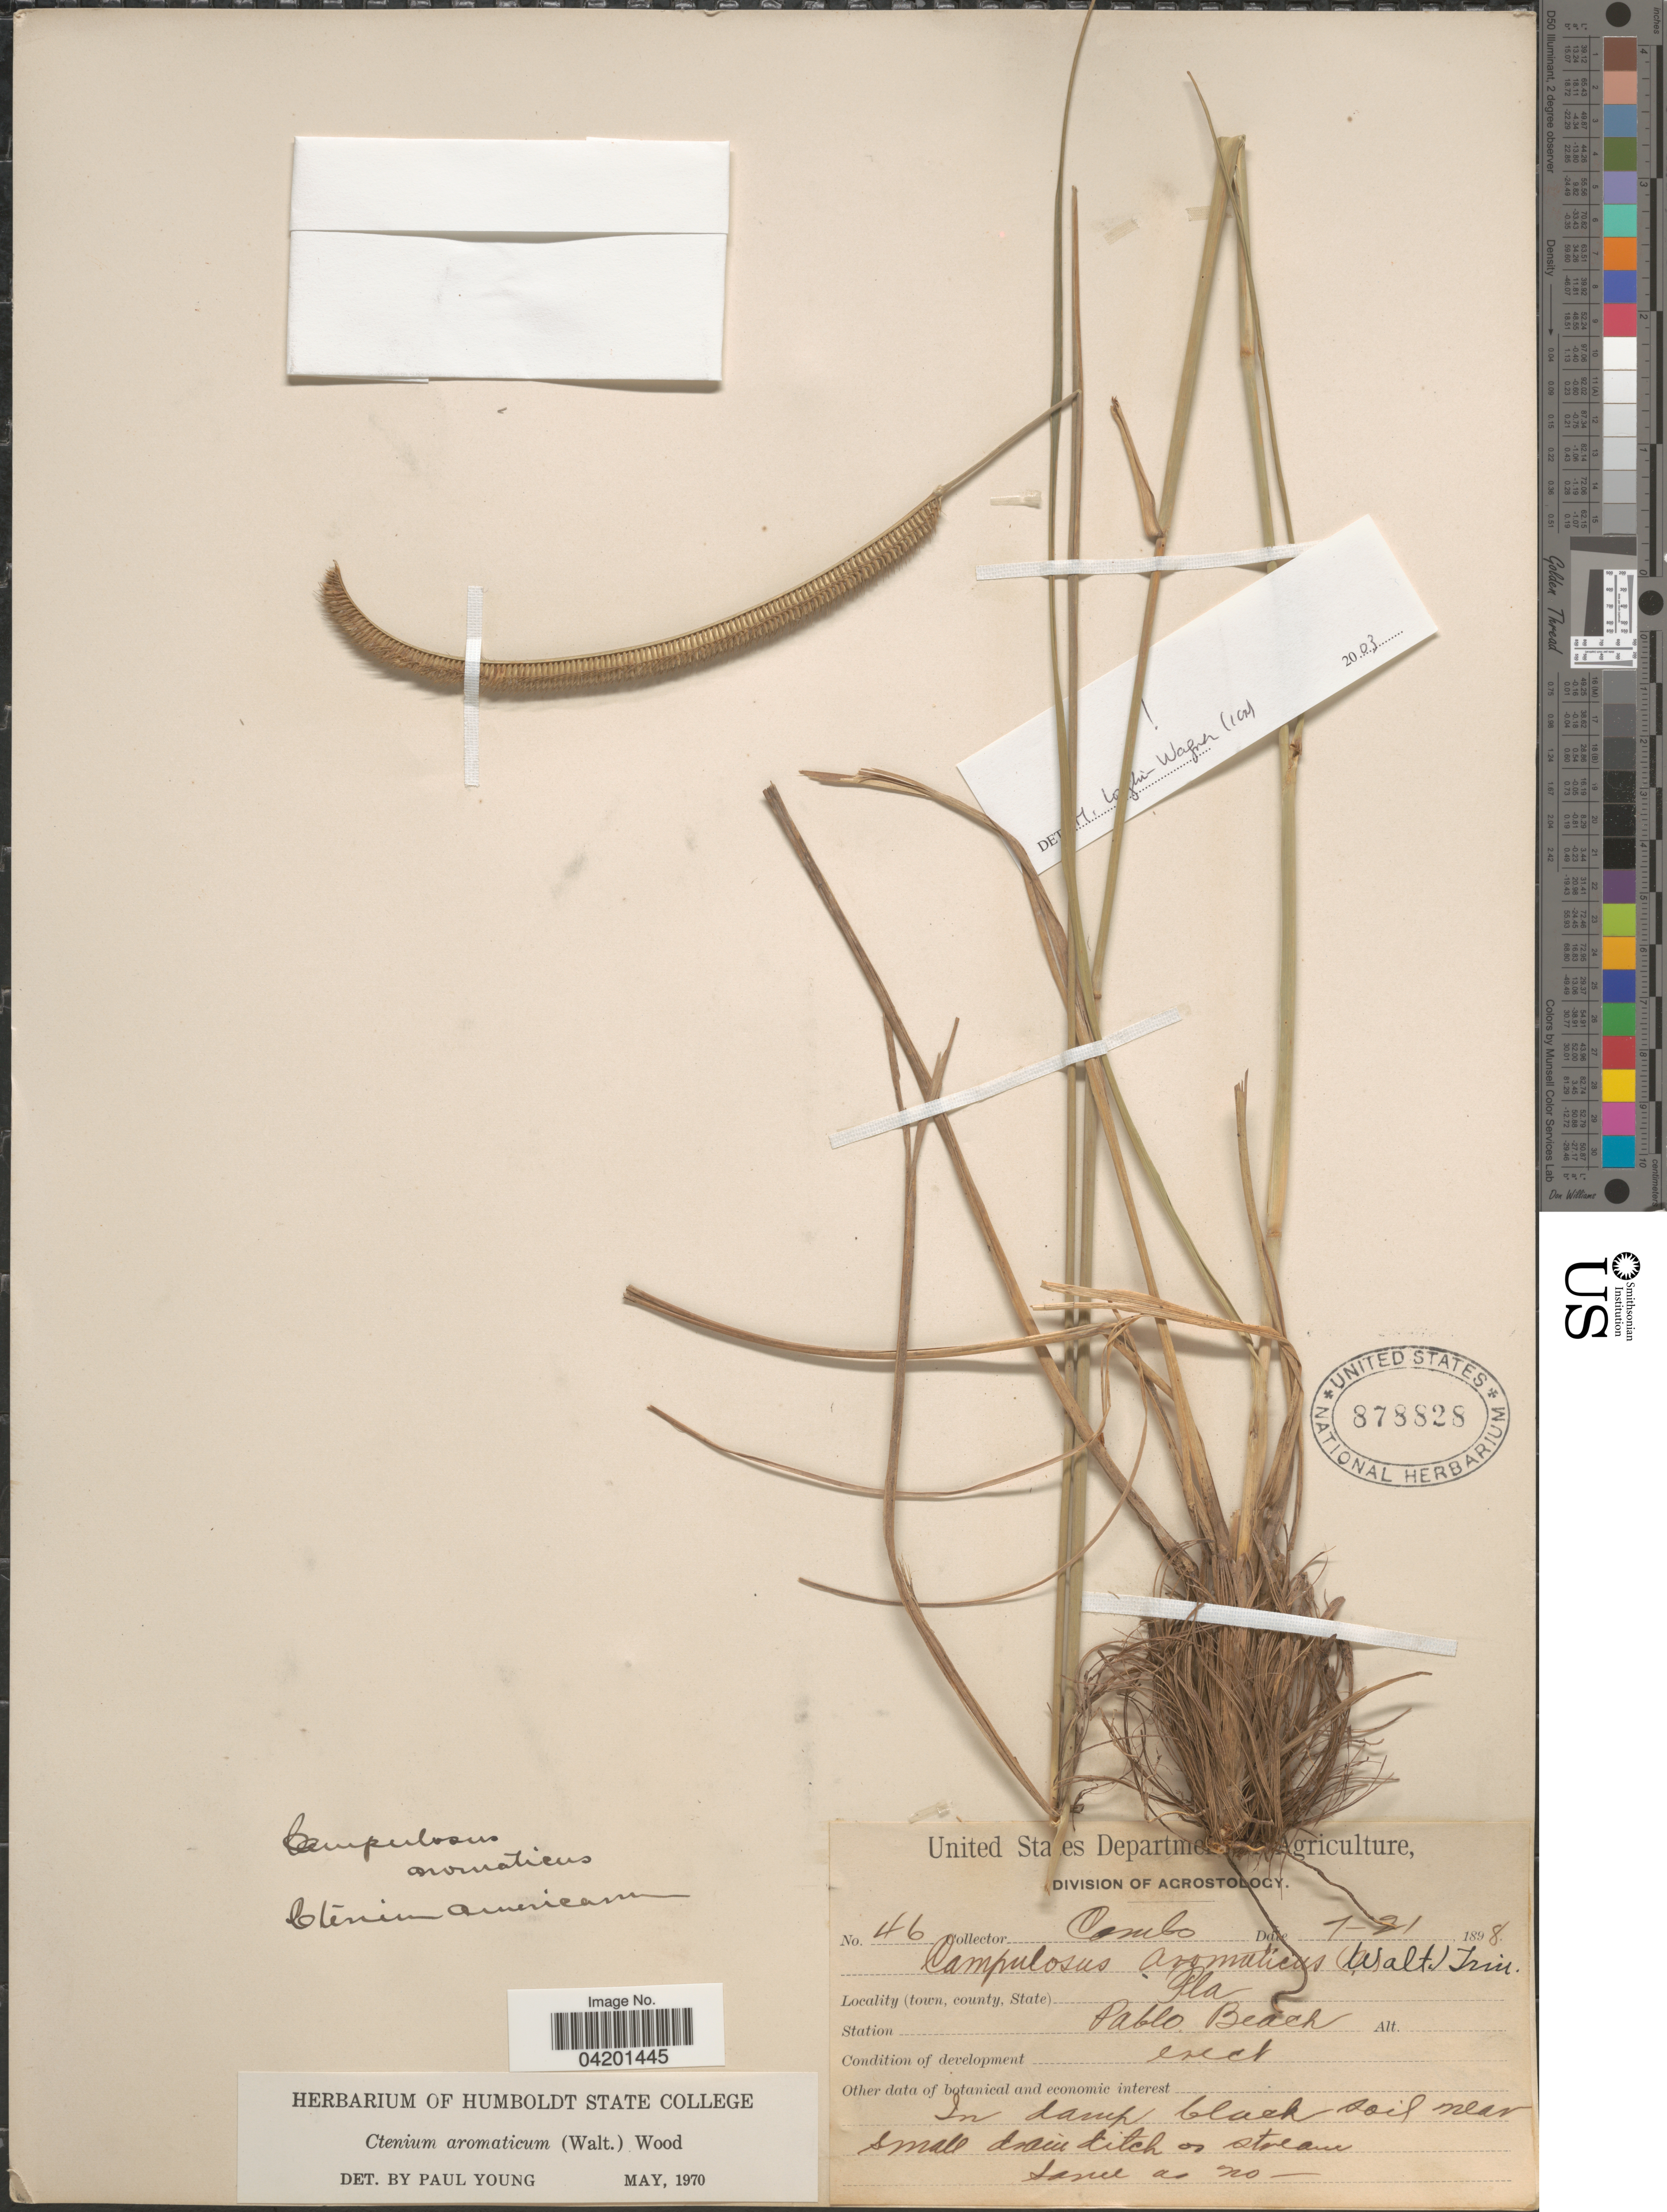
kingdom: Plantae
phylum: Tracheophyta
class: Liliopsida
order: Poales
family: Poaceae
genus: Ctenium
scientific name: Ctenium aromaticum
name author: (Walter) Alph. Wood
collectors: -. Combs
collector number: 46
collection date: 1898-01-21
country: United States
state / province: Florida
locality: Pablo Beach.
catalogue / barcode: US 878828